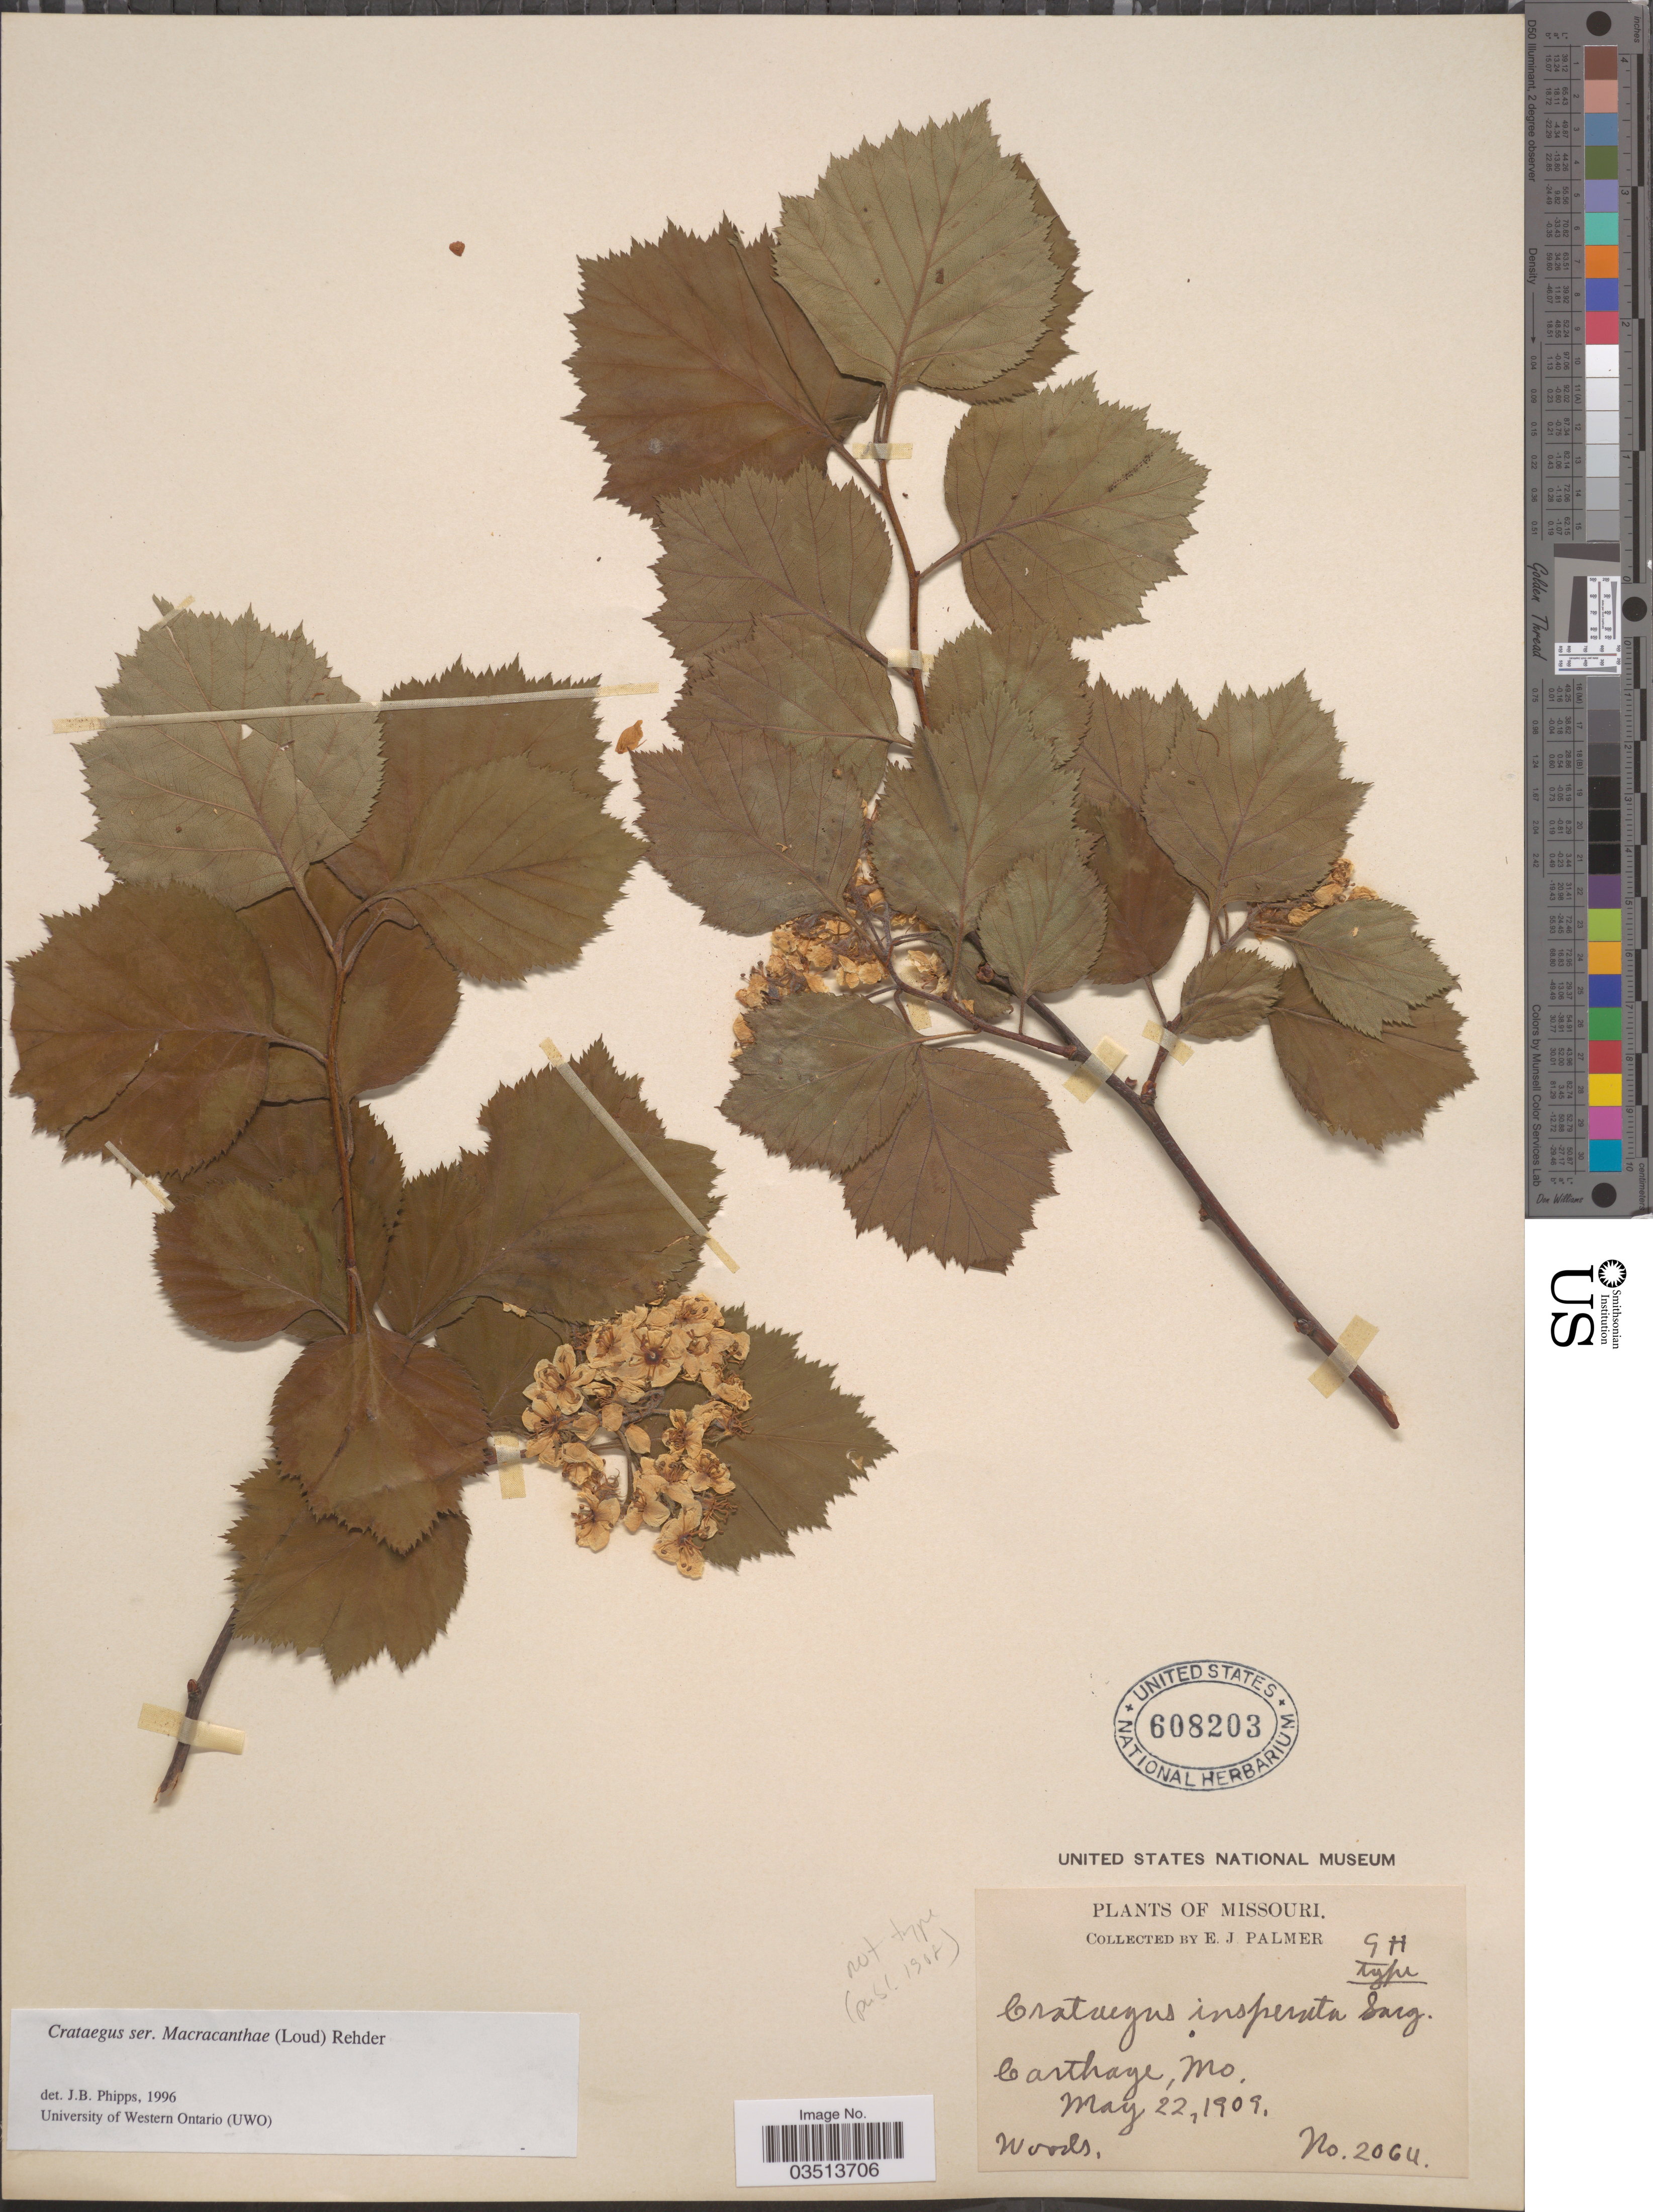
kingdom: Plantae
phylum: Tracheophyta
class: Magnoliopsida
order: Rosales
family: Rosaceae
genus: Crataegus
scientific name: Crataegus calpodendron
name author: (Ehrh.) Medik.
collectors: E. J. Palmer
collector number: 2064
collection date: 1909-05-22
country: United States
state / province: Missouri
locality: Carthage.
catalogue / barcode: US 608203